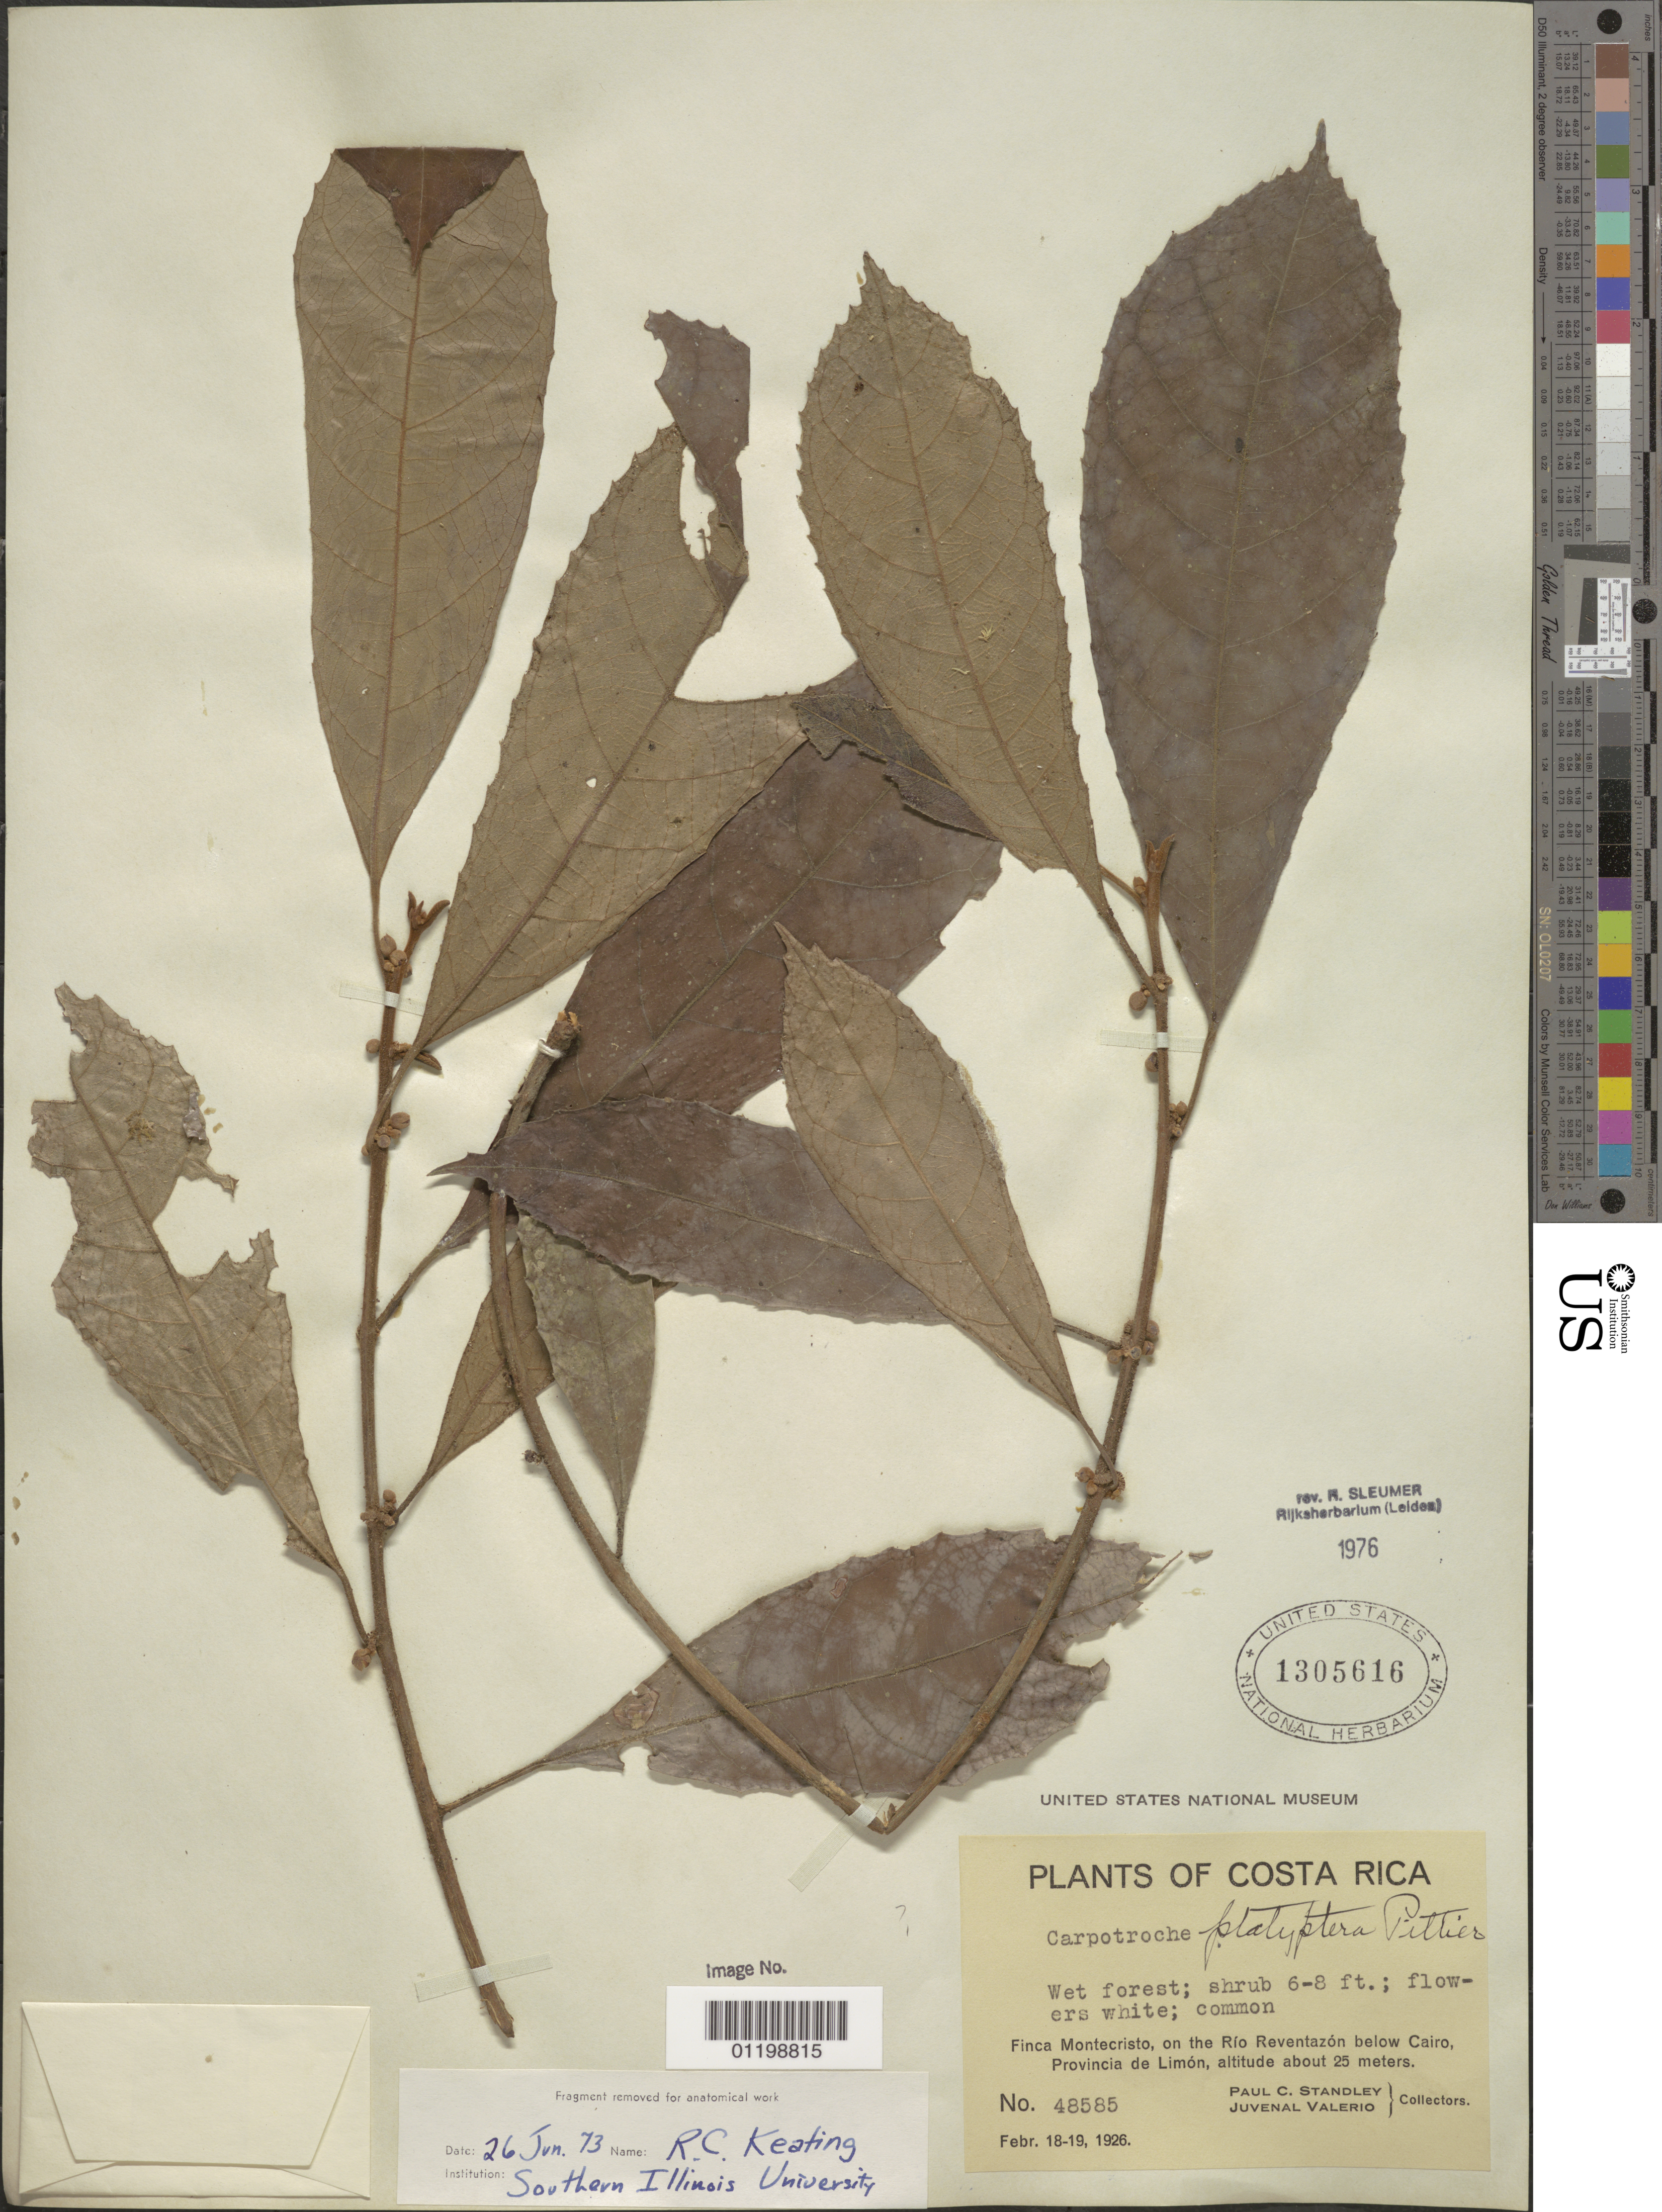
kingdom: Plantae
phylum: Tracheophyta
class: Magnoliopsida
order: Malpighiales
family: Achariaceae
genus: Carpotroche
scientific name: Carpotroche platyptera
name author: Pittier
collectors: P. C. Standley & J. Valerio R.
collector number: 48585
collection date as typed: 18 Feb 1926 to 19 Feb 1926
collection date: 1926-02-18/1926-02-19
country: Costa Rica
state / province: Limón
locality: Finca Montecristo, on the Río Reventazón below Cairo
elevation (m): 25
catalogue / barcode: US 1305616